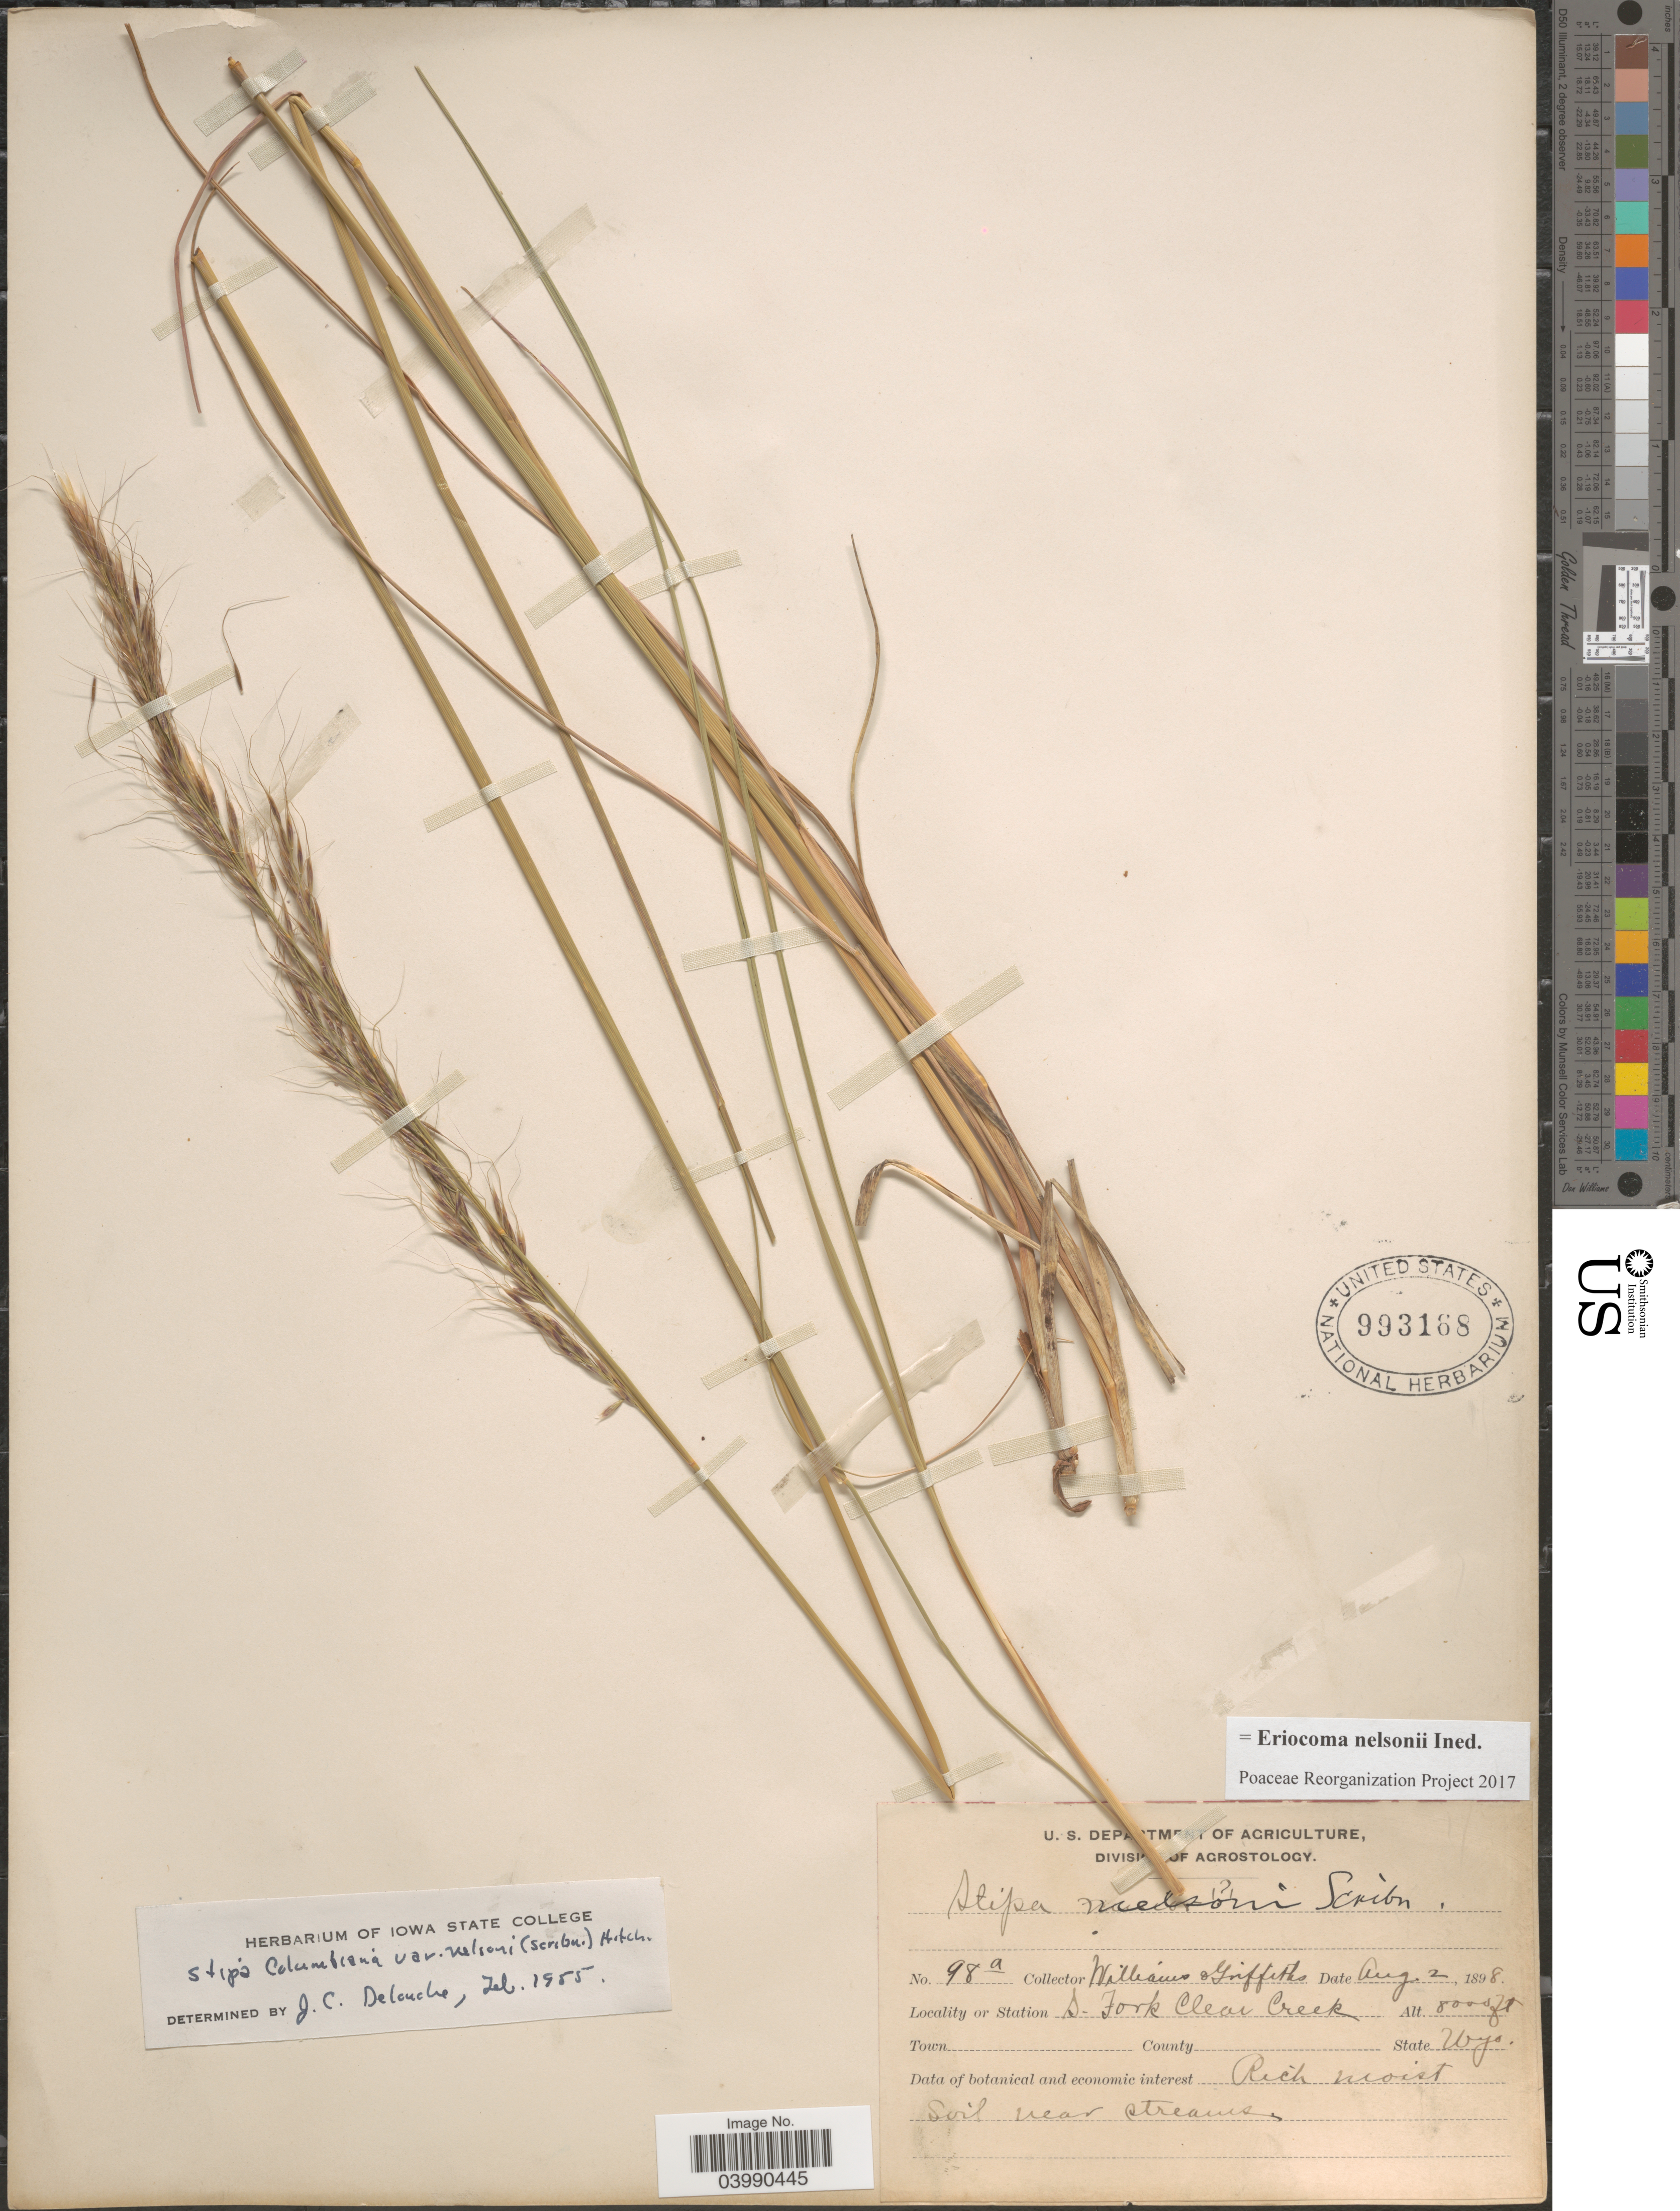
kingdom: Plantae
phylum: Tracheophyta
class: Liliopsida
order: Poales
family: Poaceae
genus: Eriocoma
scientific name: Eriocoma nelsonii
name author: (Scribn.) Romasch.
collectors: -- Williams & -- Griffiths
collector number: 98a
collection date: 1898-08-02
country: United States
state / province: Wyoming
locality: Station S. Fork Clear Creek.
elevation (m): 2438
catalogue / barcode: US 993168